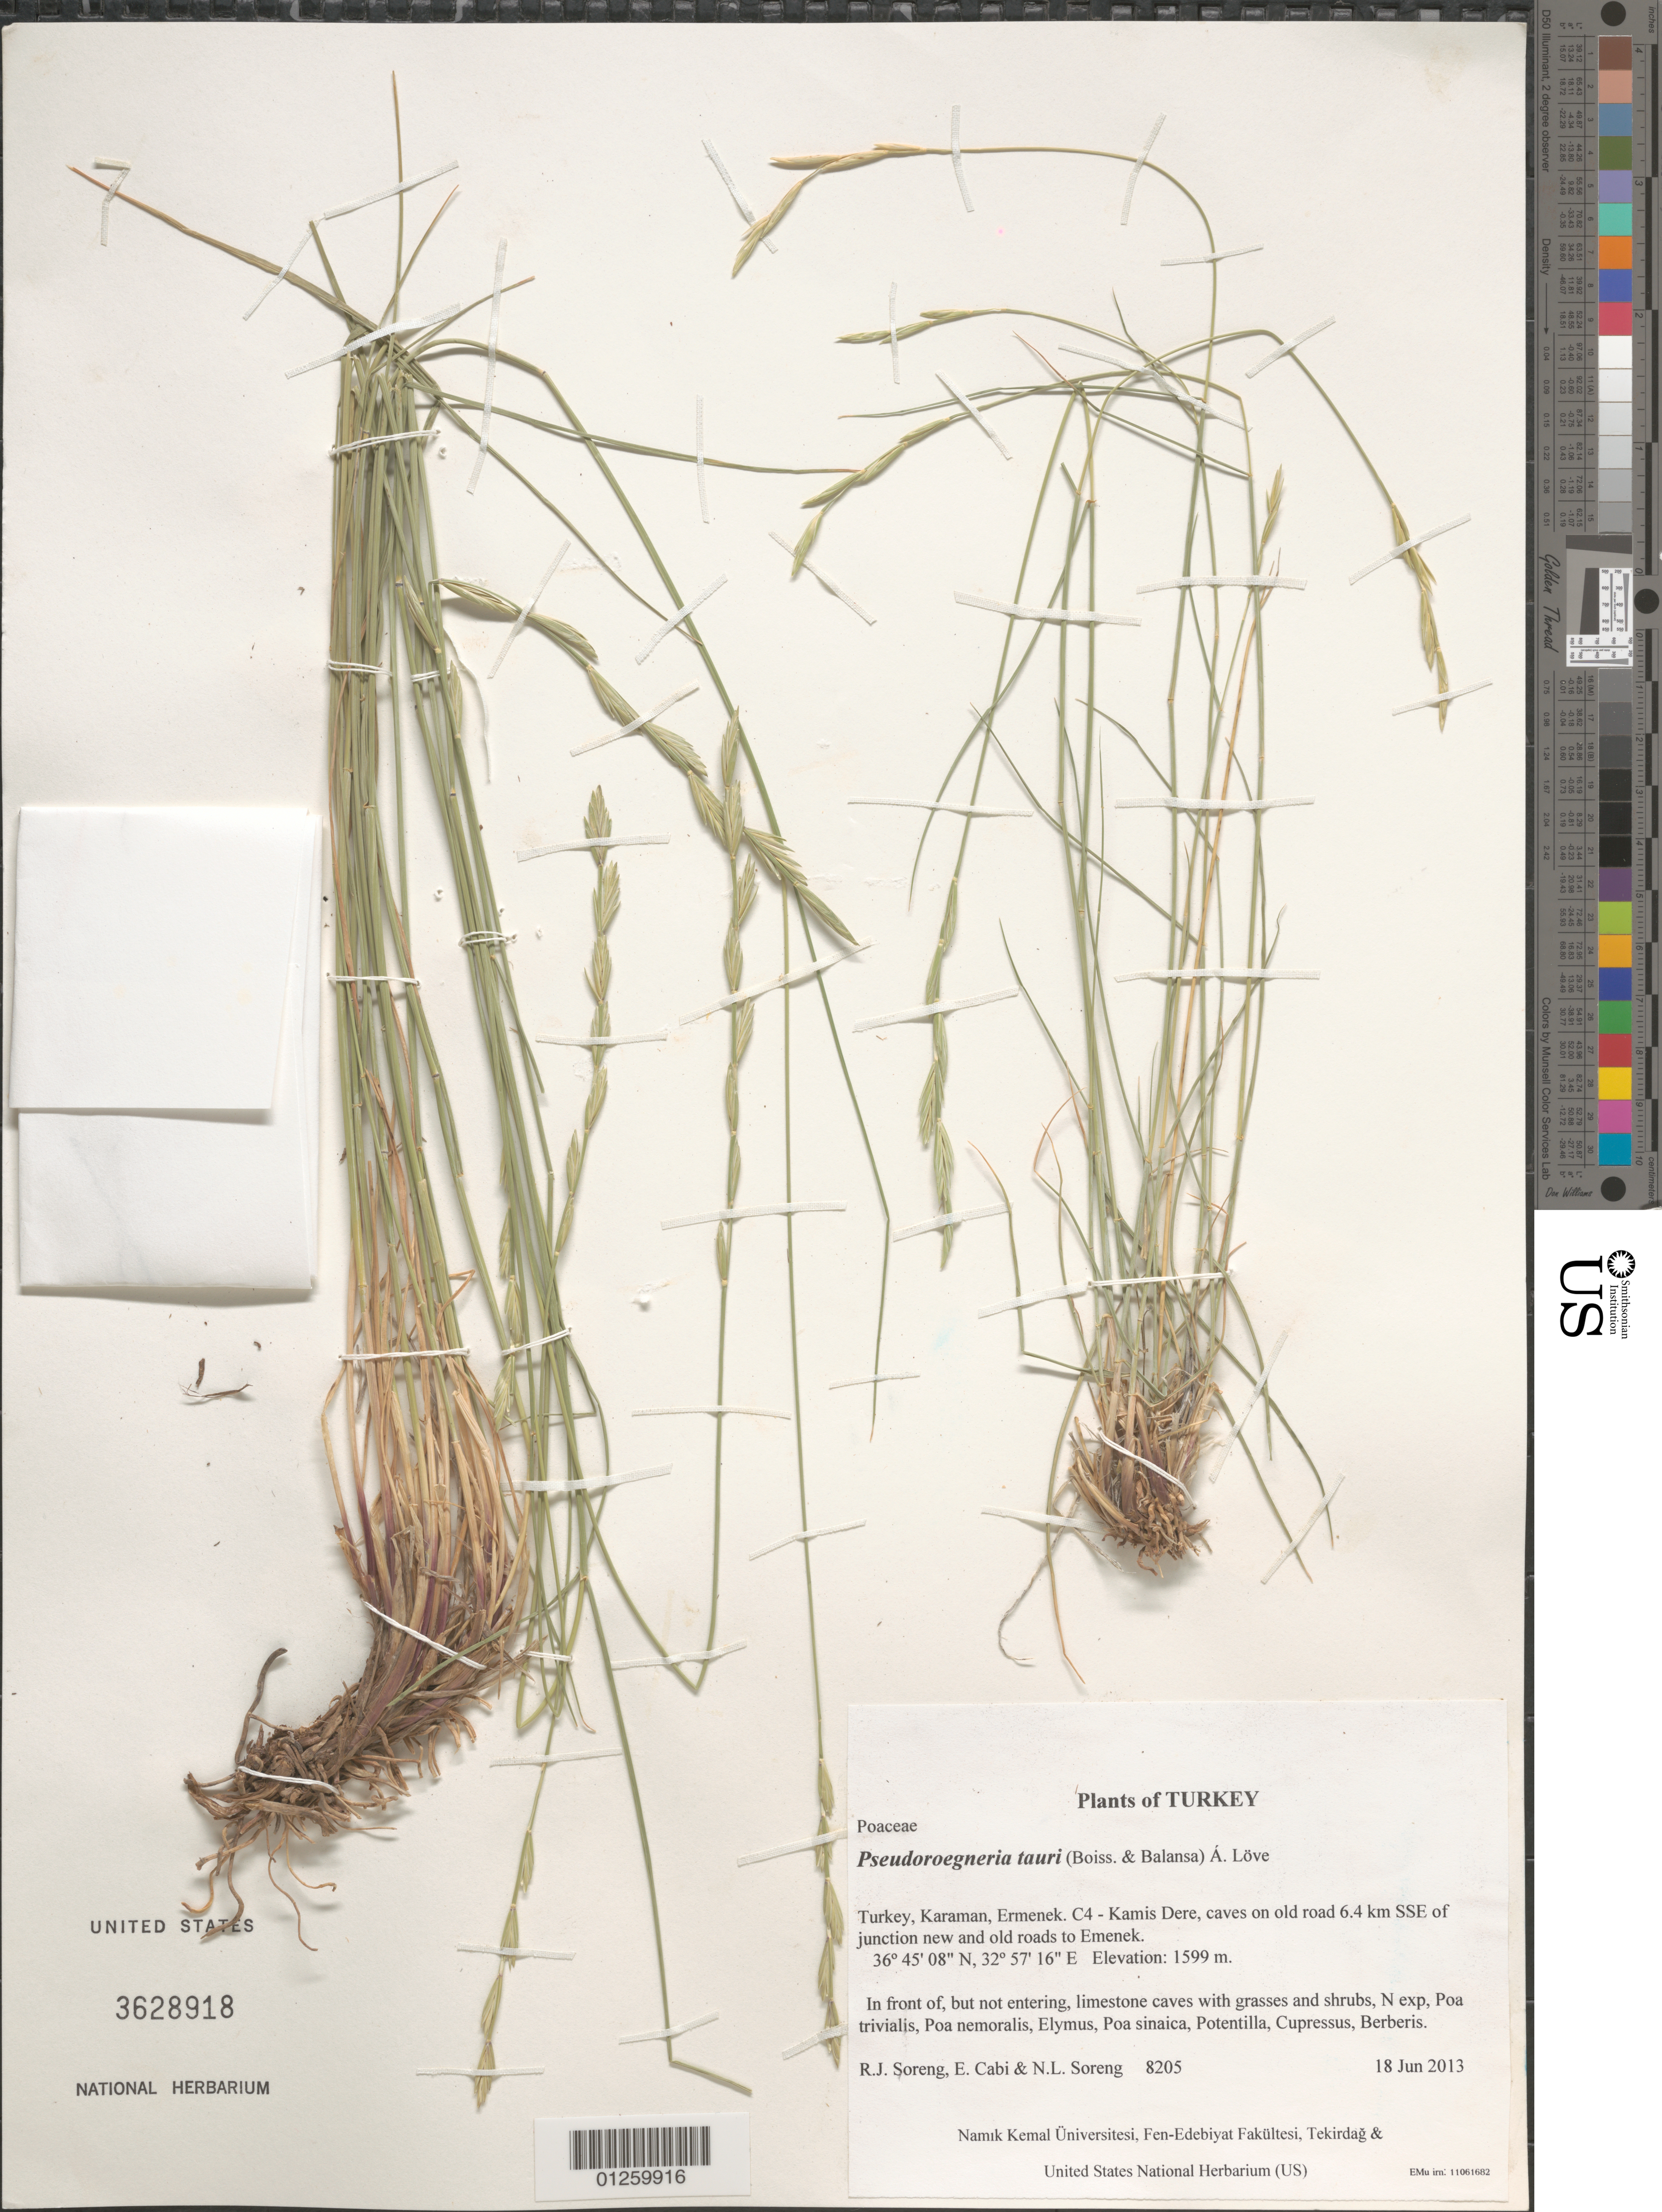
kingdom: Plantae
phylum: Tracheophyta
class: Liliopsida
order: Poales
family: Poaceae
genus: Pseudoroegneria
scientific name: Pseudoroegneria tauri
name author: (Boiss. & Balansa) Á. Löve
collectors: R. J. Soreng, E. Cabi & N. L. Soreng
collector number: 8205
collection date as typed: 2013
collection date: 2013-06-18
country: Turkey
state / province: Karaman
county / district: Ermenek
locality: C4 - Kamis Dere, caves on old road 6.4 km SSE of junction new and old roads to Emenek.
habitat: In front of, but not entering, limestone caves with grasses and shrubs, N exp.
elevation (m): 1599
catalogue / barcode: US 3628918